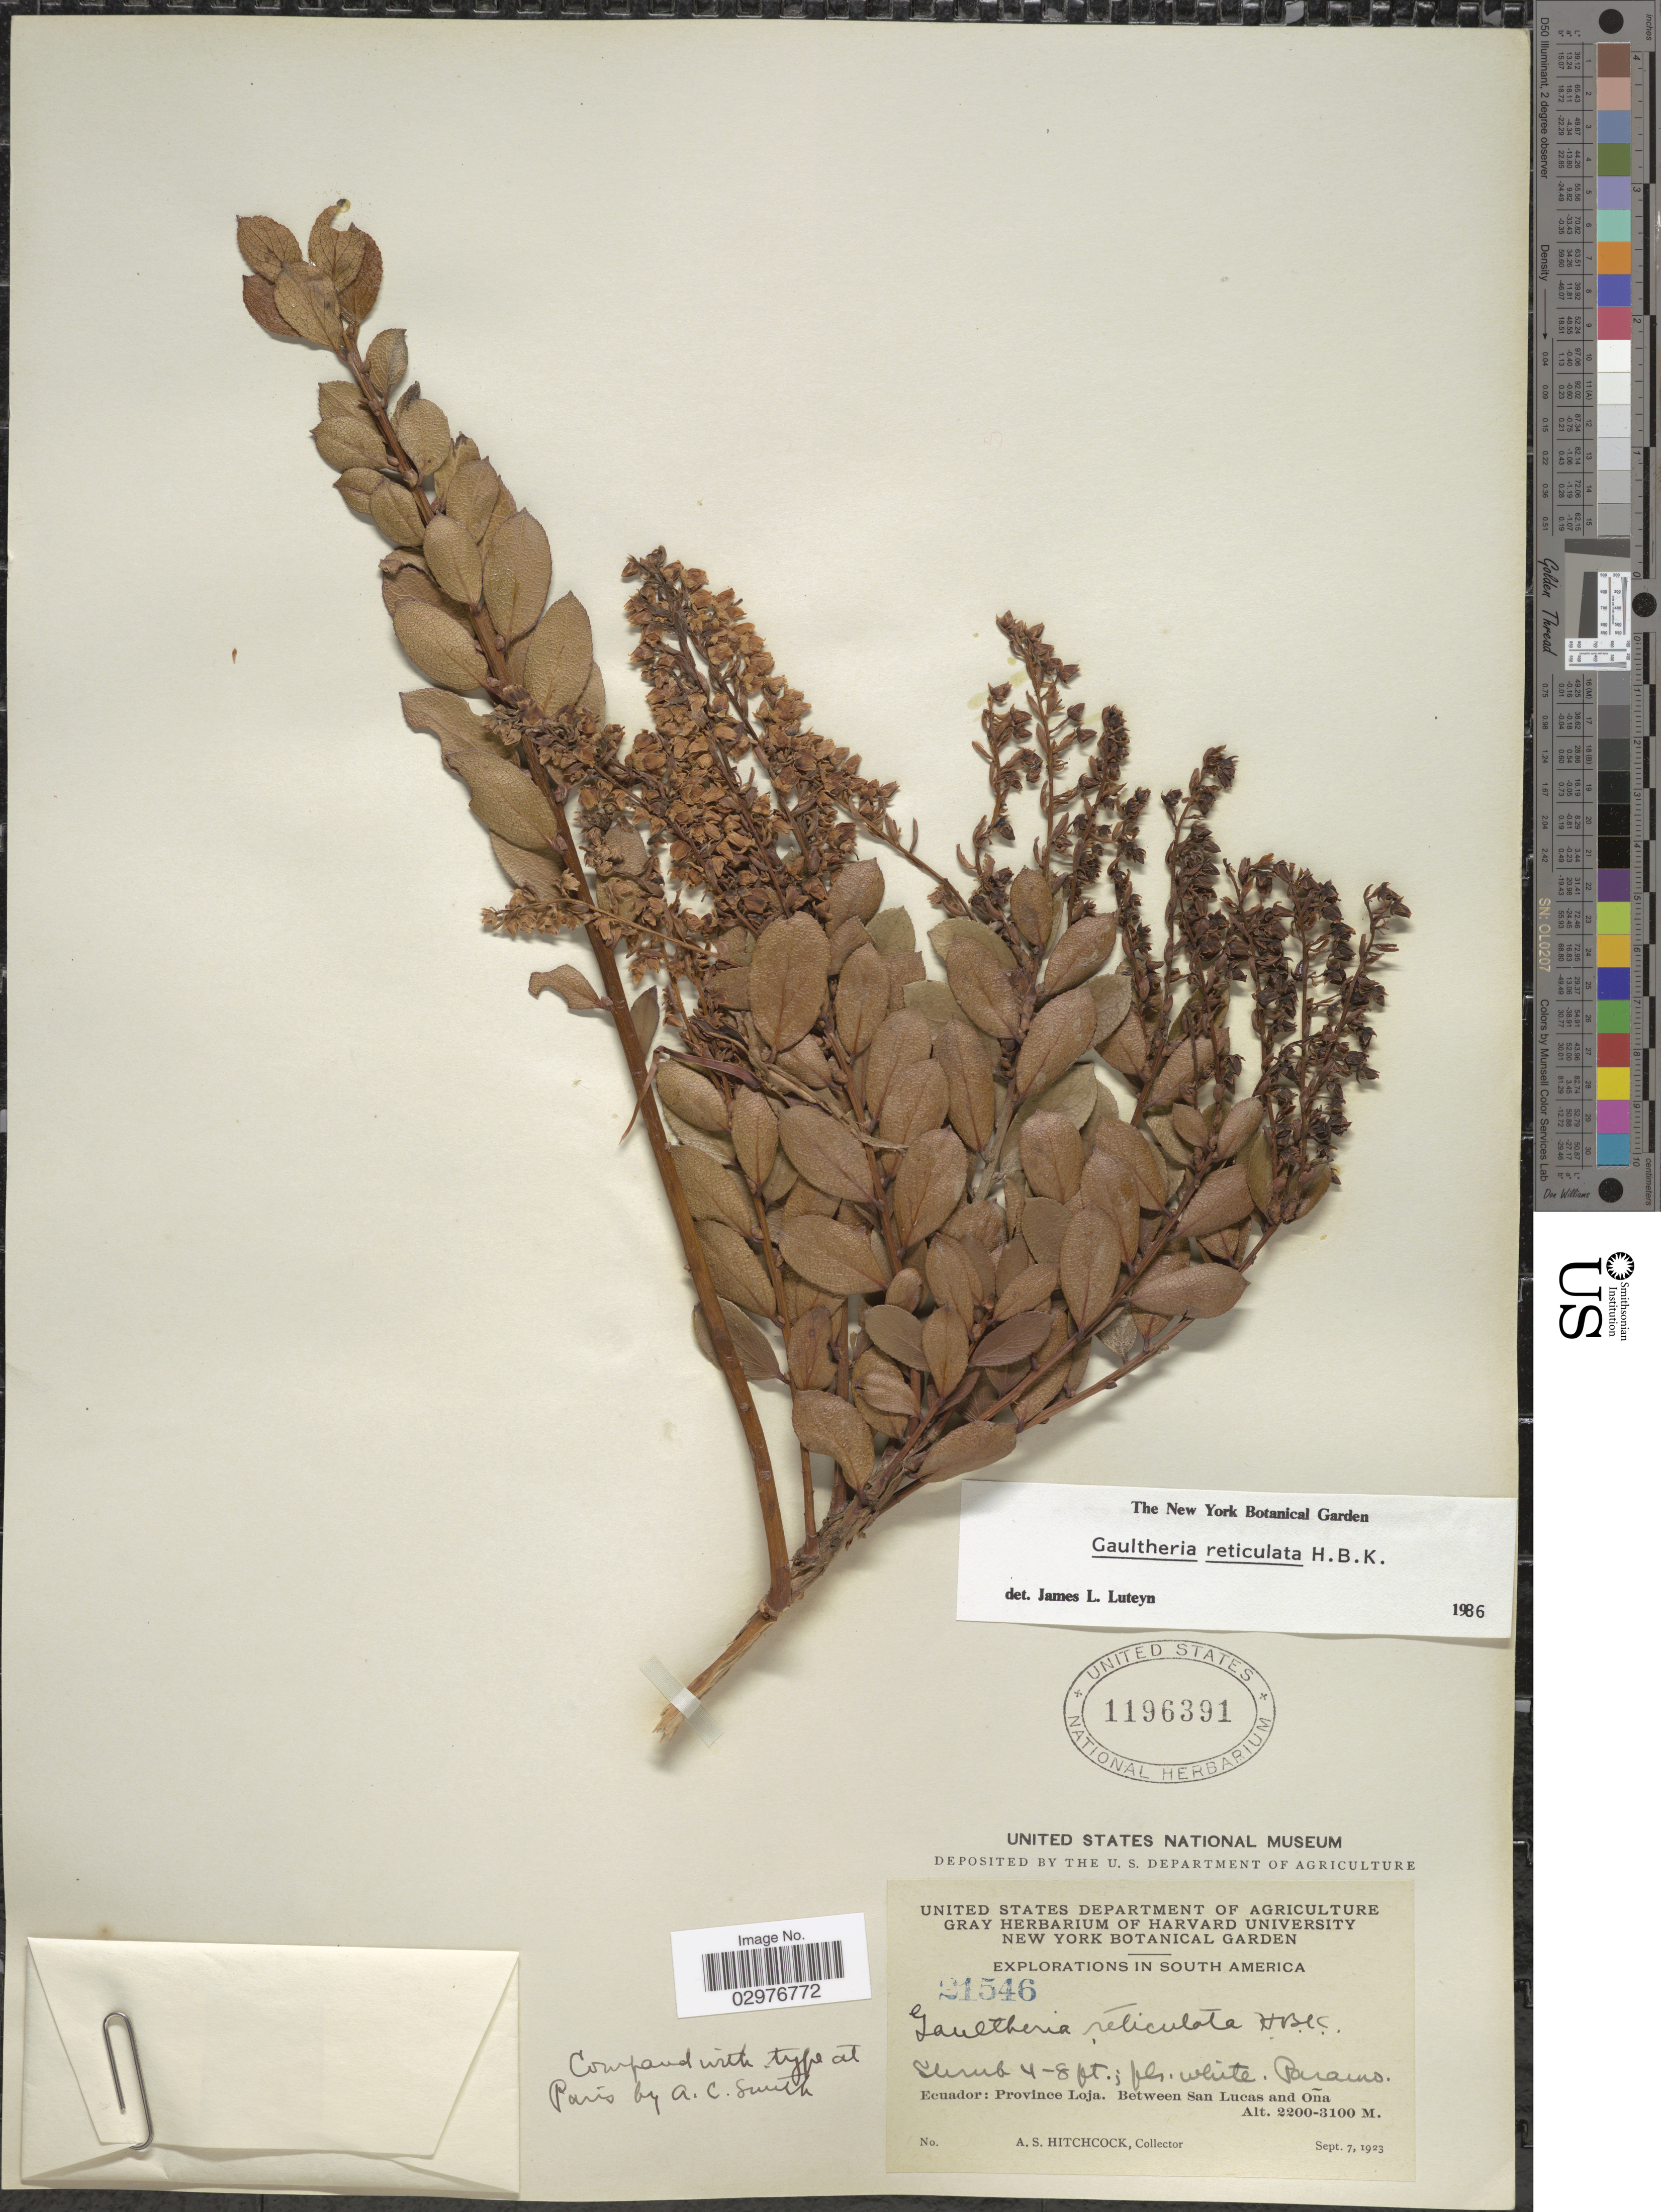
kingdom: Plantae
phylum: Tracheophyta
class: Magnoliopsida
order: Ericales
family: Ericaceae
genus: Gaultheria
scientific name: Gaultheria reticulata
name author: Kunth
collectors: A. S. Hitchcock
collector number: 21546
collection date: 1923-09-07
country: Ecuador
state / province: Loja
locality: Between San Lucas and Oña.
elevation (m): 2200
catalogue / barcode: US 1196391